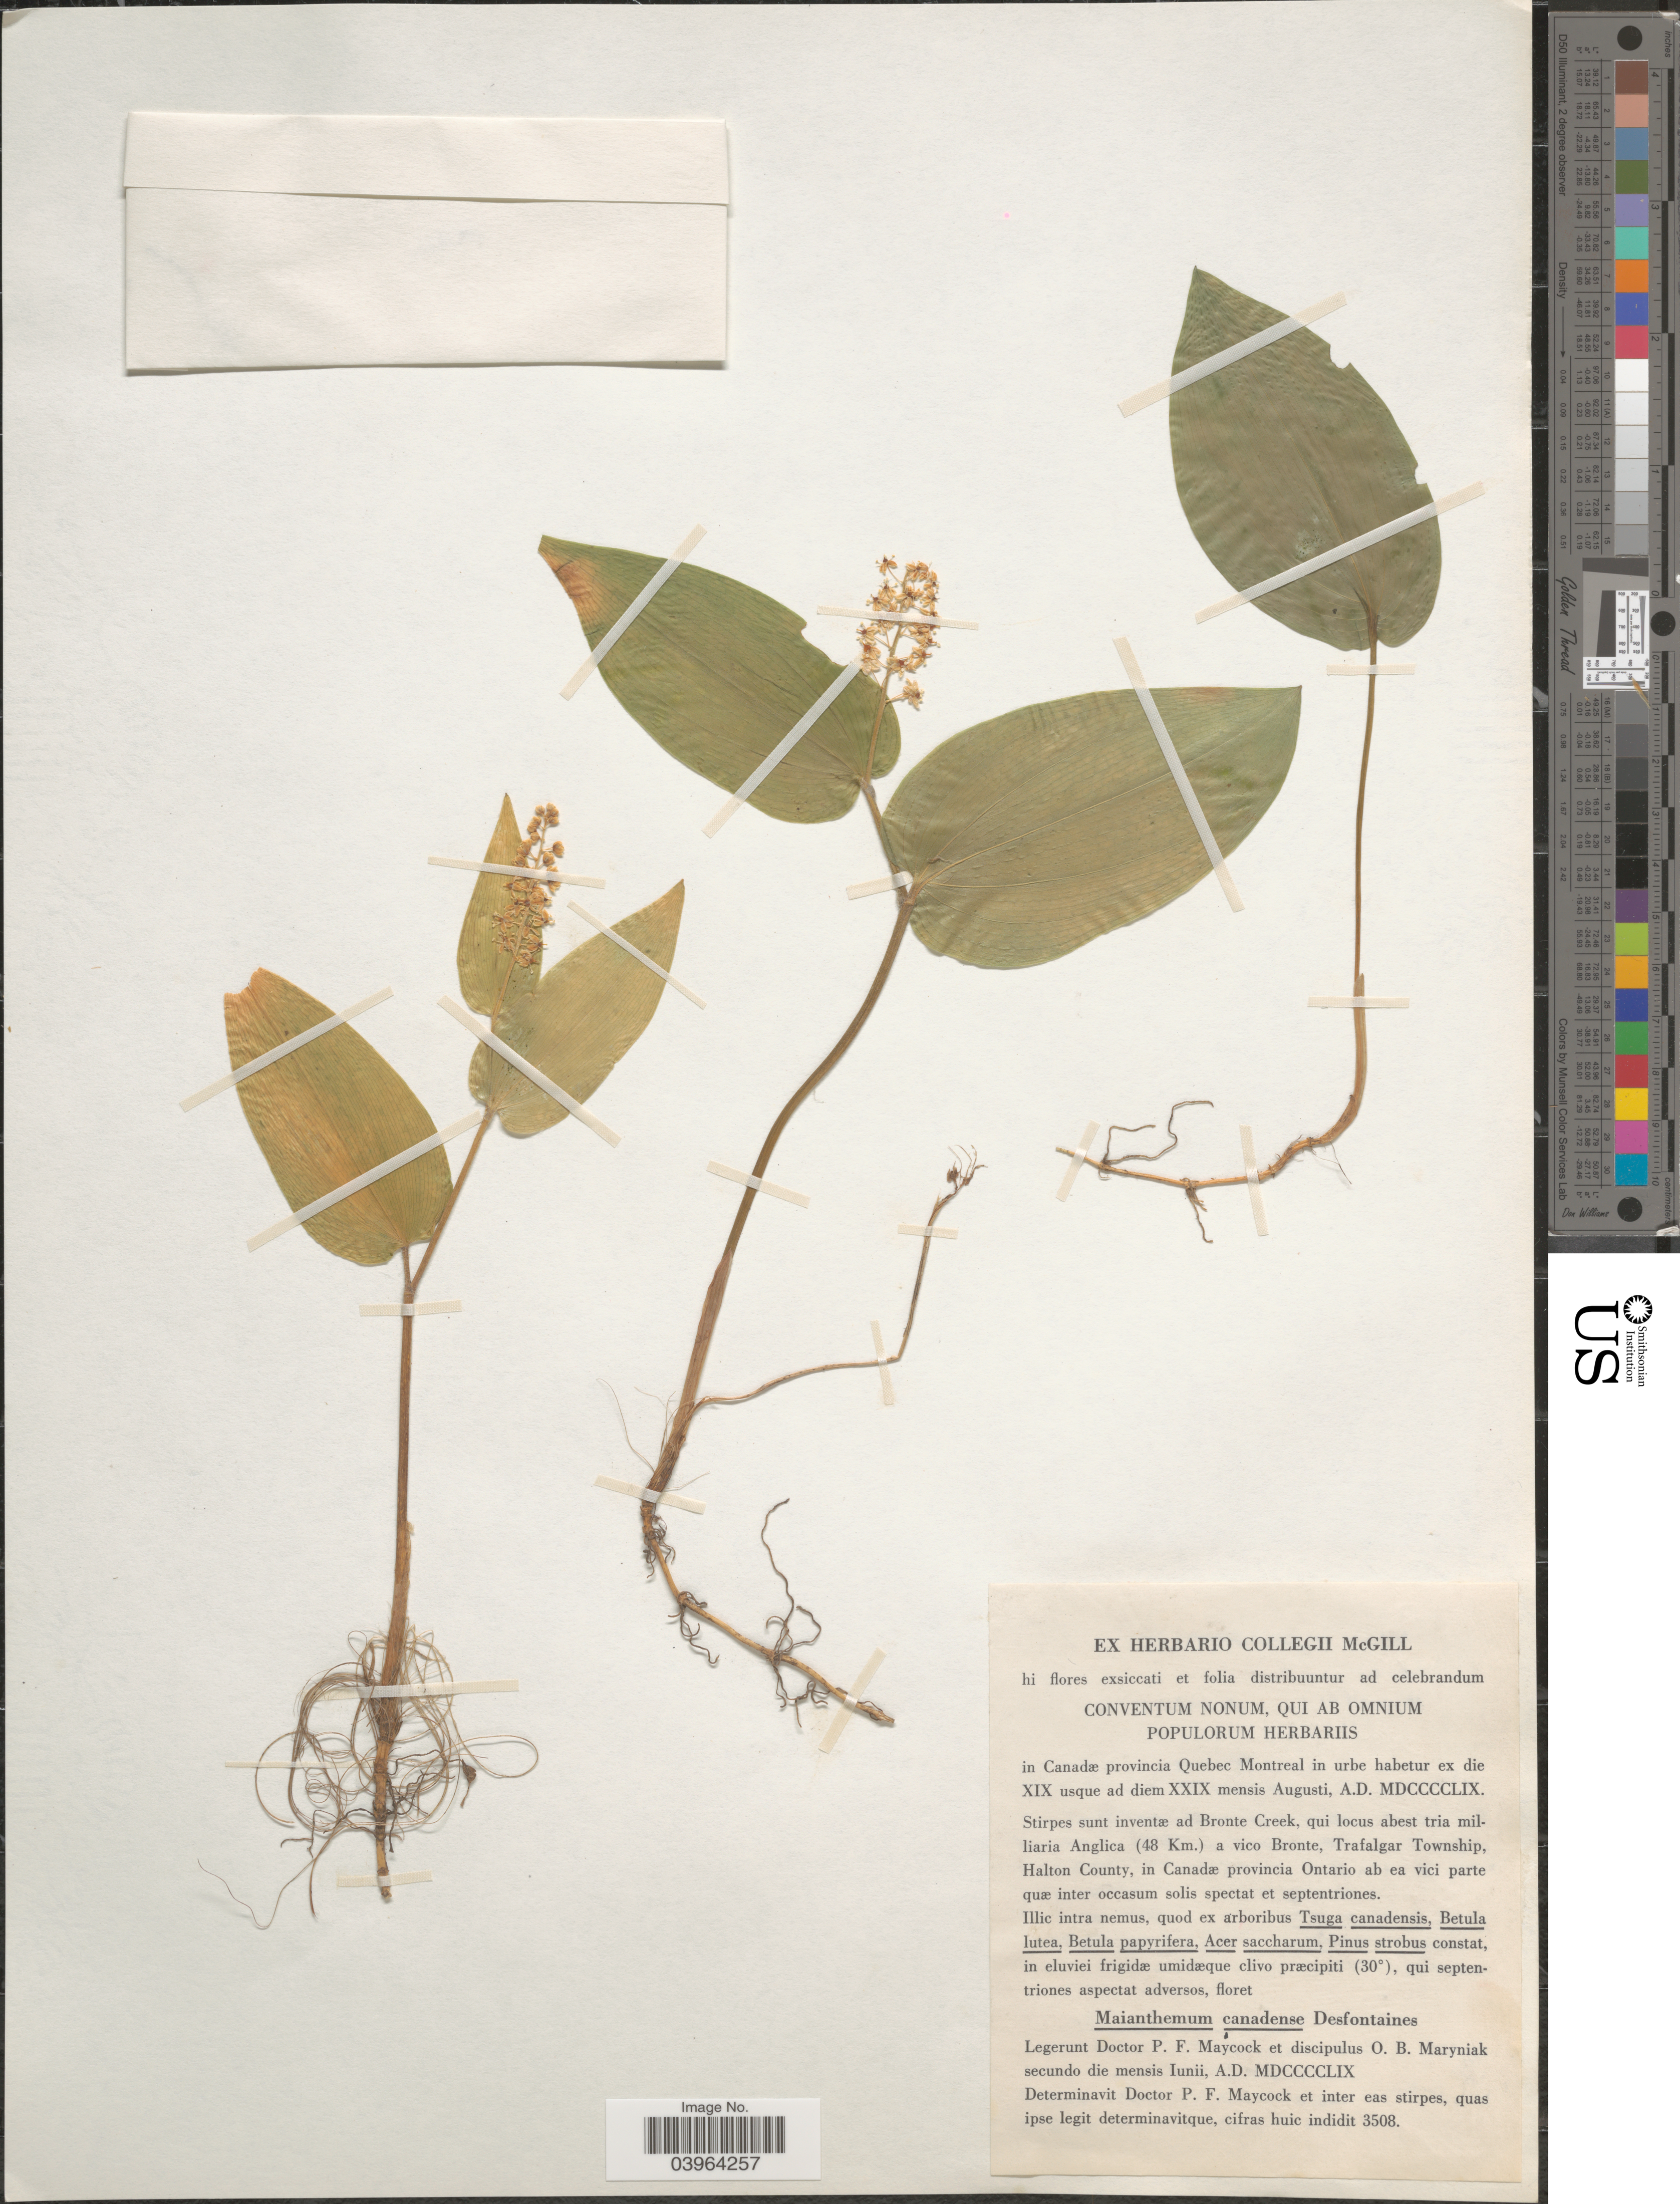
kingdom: Plantae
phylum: Tracheophyta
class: Liliopsida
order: Asparagales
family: Asparagaceae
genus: Maianthemum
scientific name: Maianthemum canadense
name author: Desf.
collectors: P. Maycock & O. Maryniak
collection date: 1959-06-02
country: Canada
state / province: Quebec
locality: Monrel in urbe habetur. Stirpes sunt inventæ ad Bronte Creek, qui locus abest tria milliaria Anglica (48 Km.) a vico Bronte, Trafalgar Township, Halton County, in Canada provincia Ontario ab ea vici parte quæ inter occasum solis spectat at septentriones.